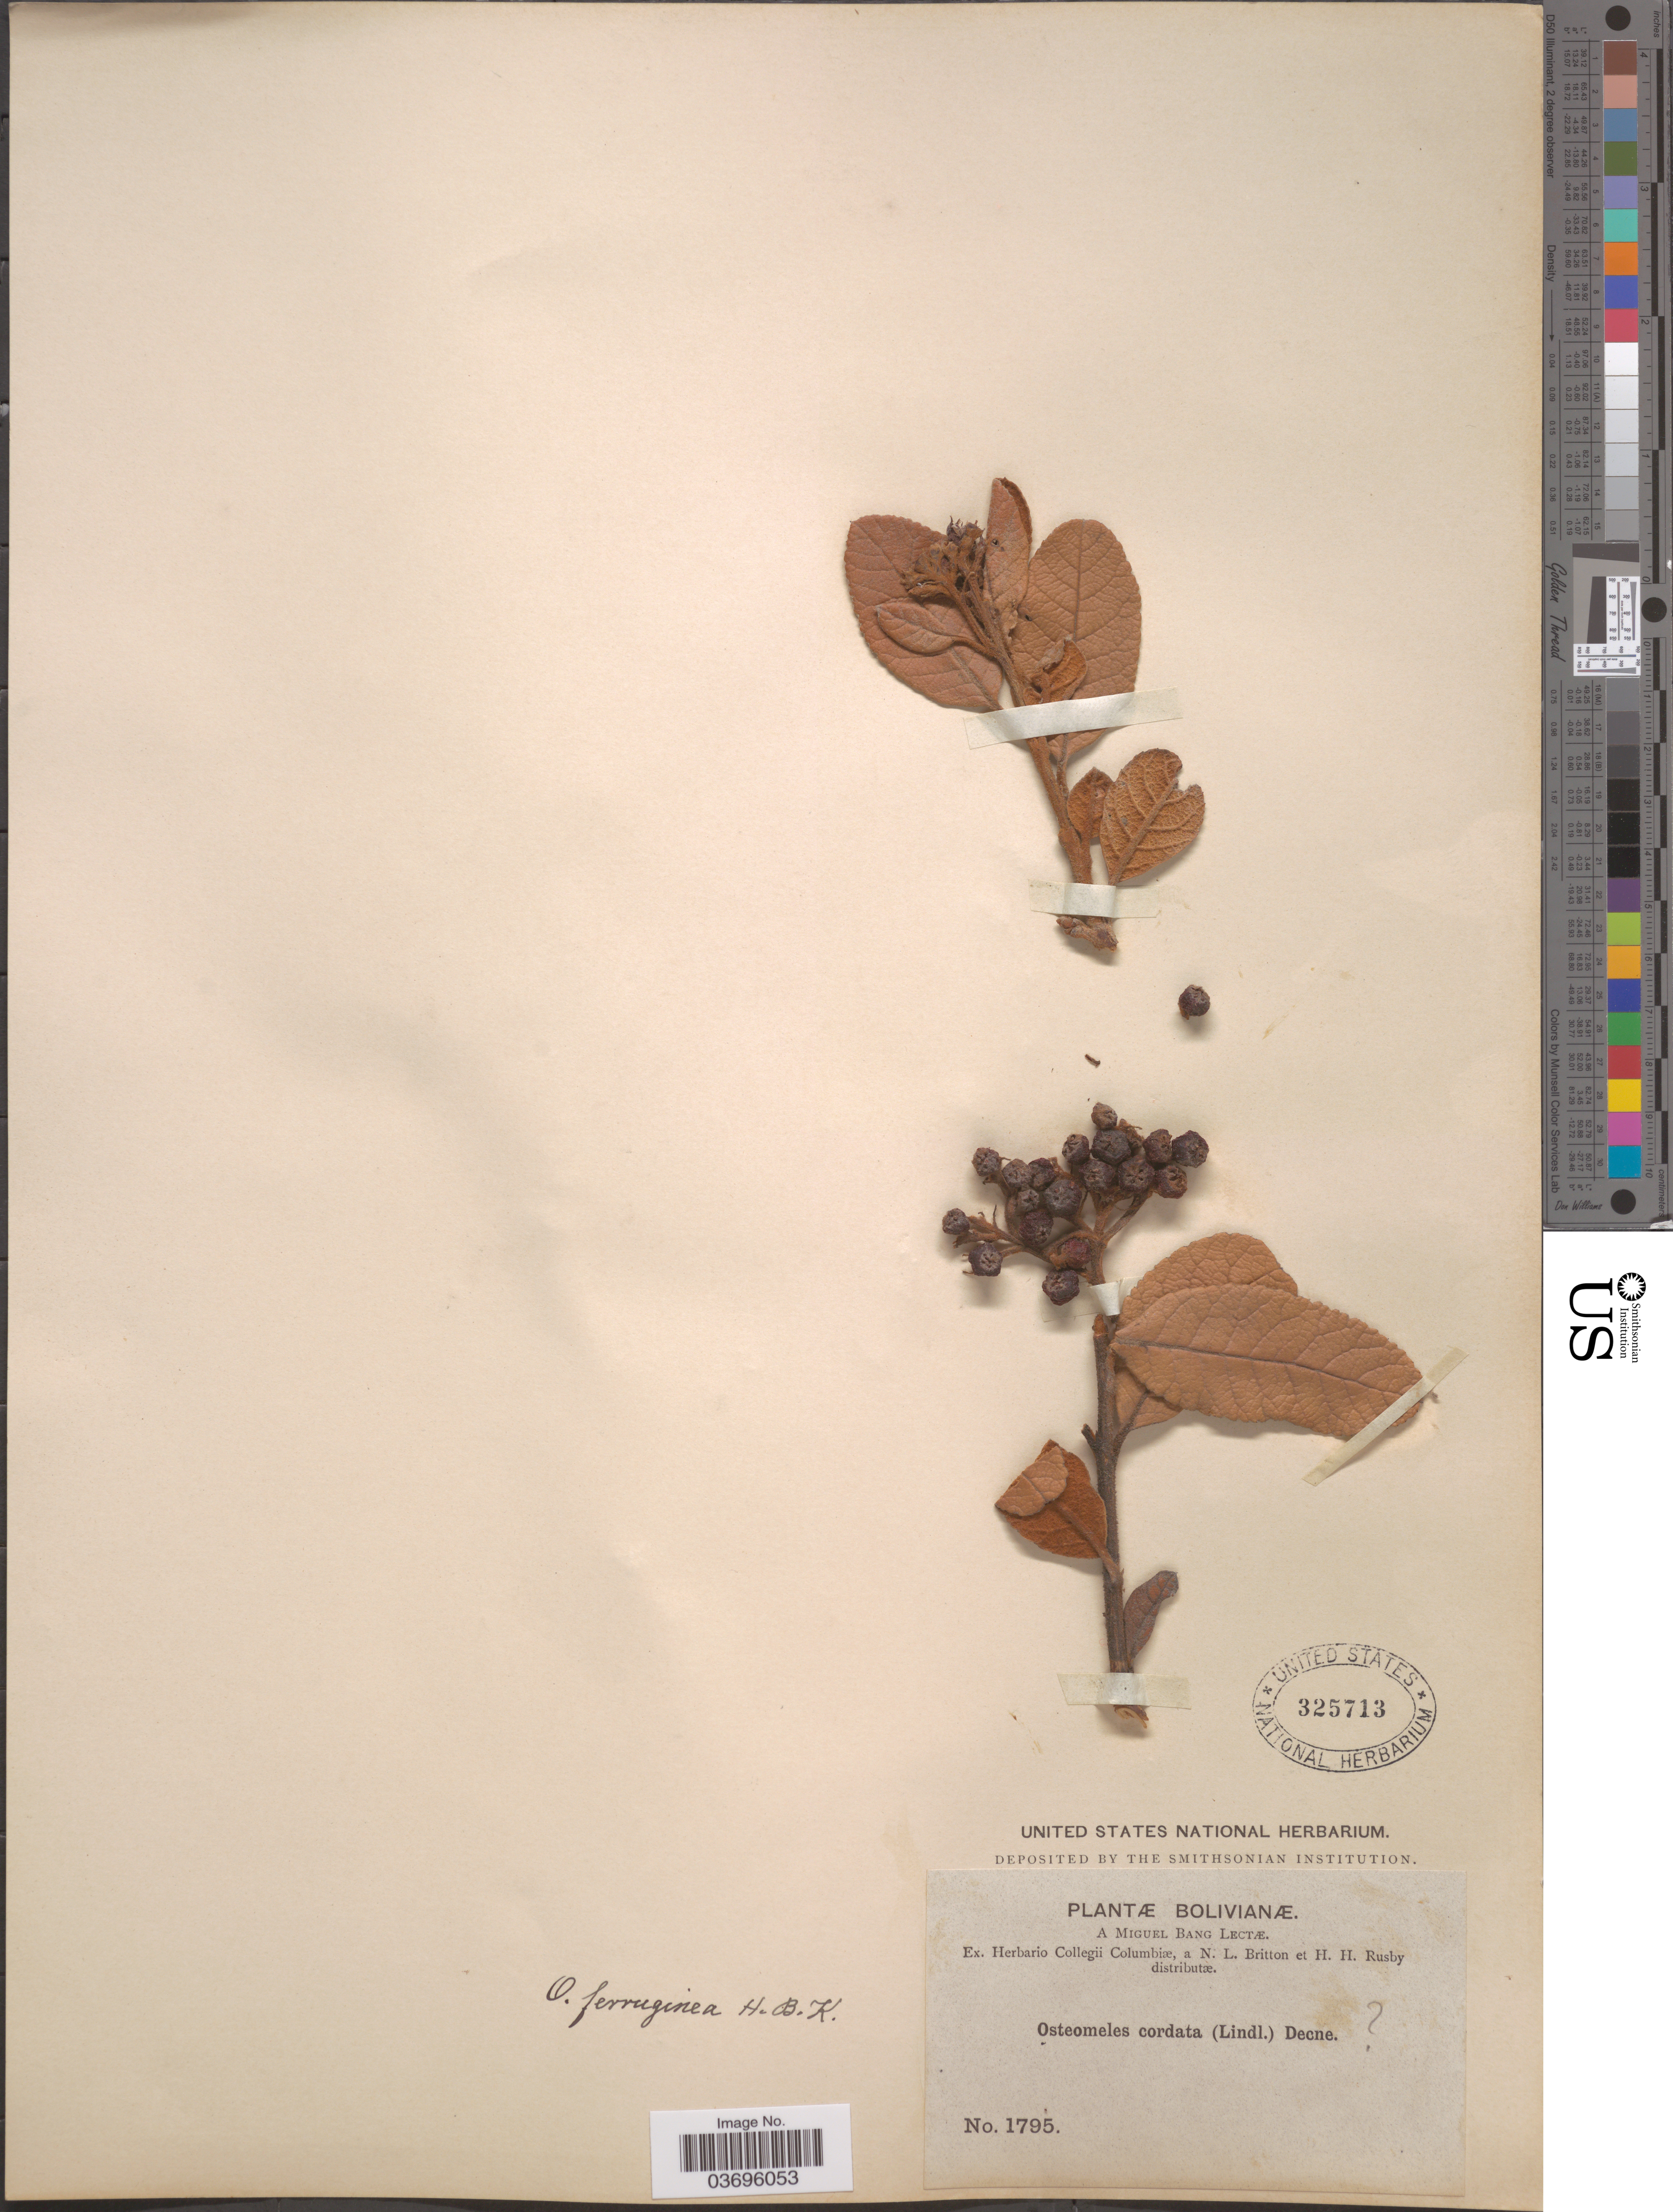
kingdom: Plantae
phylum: Tracheophyta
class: Magnoliopsida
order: Rosales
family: Rosaceae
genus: Hesperomeles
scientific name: Hesperomeles ferruginea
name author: (Juss. ex Pers.) Benth.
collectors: M. Bang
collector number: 1795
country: Bolivia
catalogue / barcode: US 325713